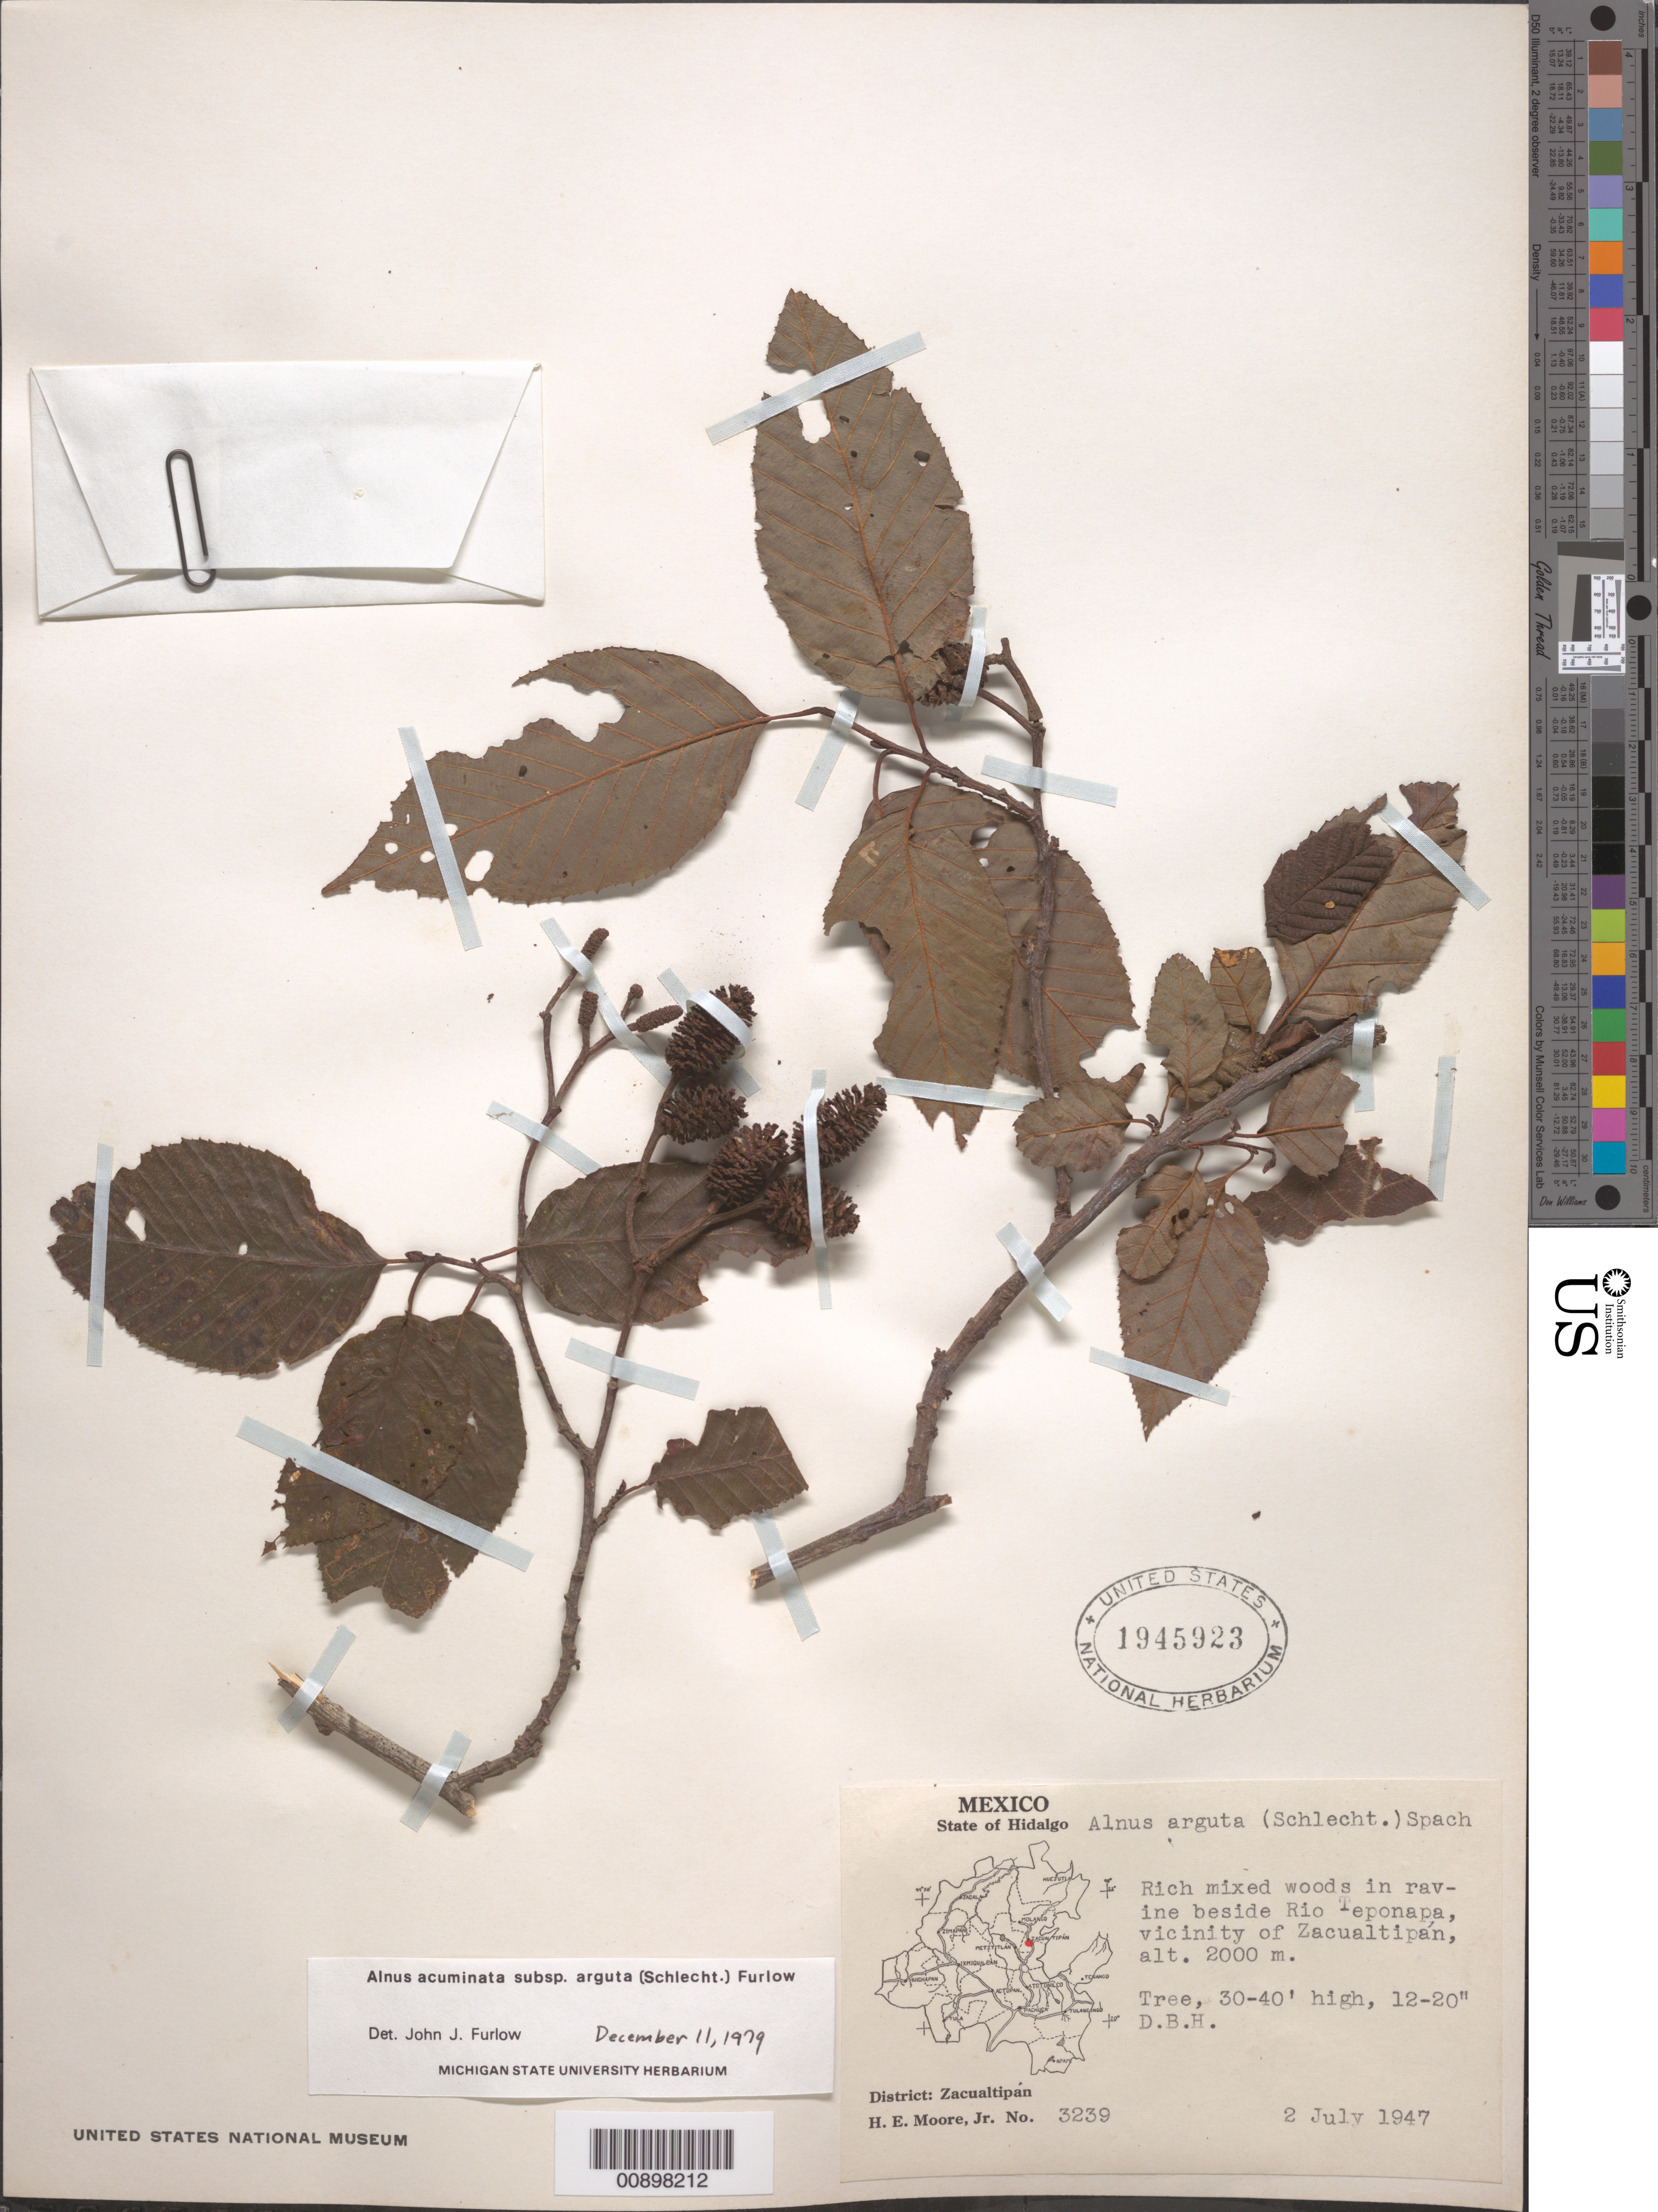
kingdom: Plantae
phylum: Tracheophyta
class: Magnoliopsida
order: Fagales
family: Betulaceae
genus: Alnus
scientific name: Alnus acuminata subsp. arguta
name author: (Schltdl.) Furlow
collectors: H. E. Moore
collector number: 3239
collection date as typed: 02 Jul 1947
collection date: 1947-07-02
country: Mexico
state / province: Hidalgo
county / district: Zacualtipán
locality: Ravine beside Río Teponapa, vicinity of Zacualtipán. District Zacualtipán. State of Hidalgo.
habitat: Rich mixed woods in ravine beside río.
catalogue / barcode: US 1945923